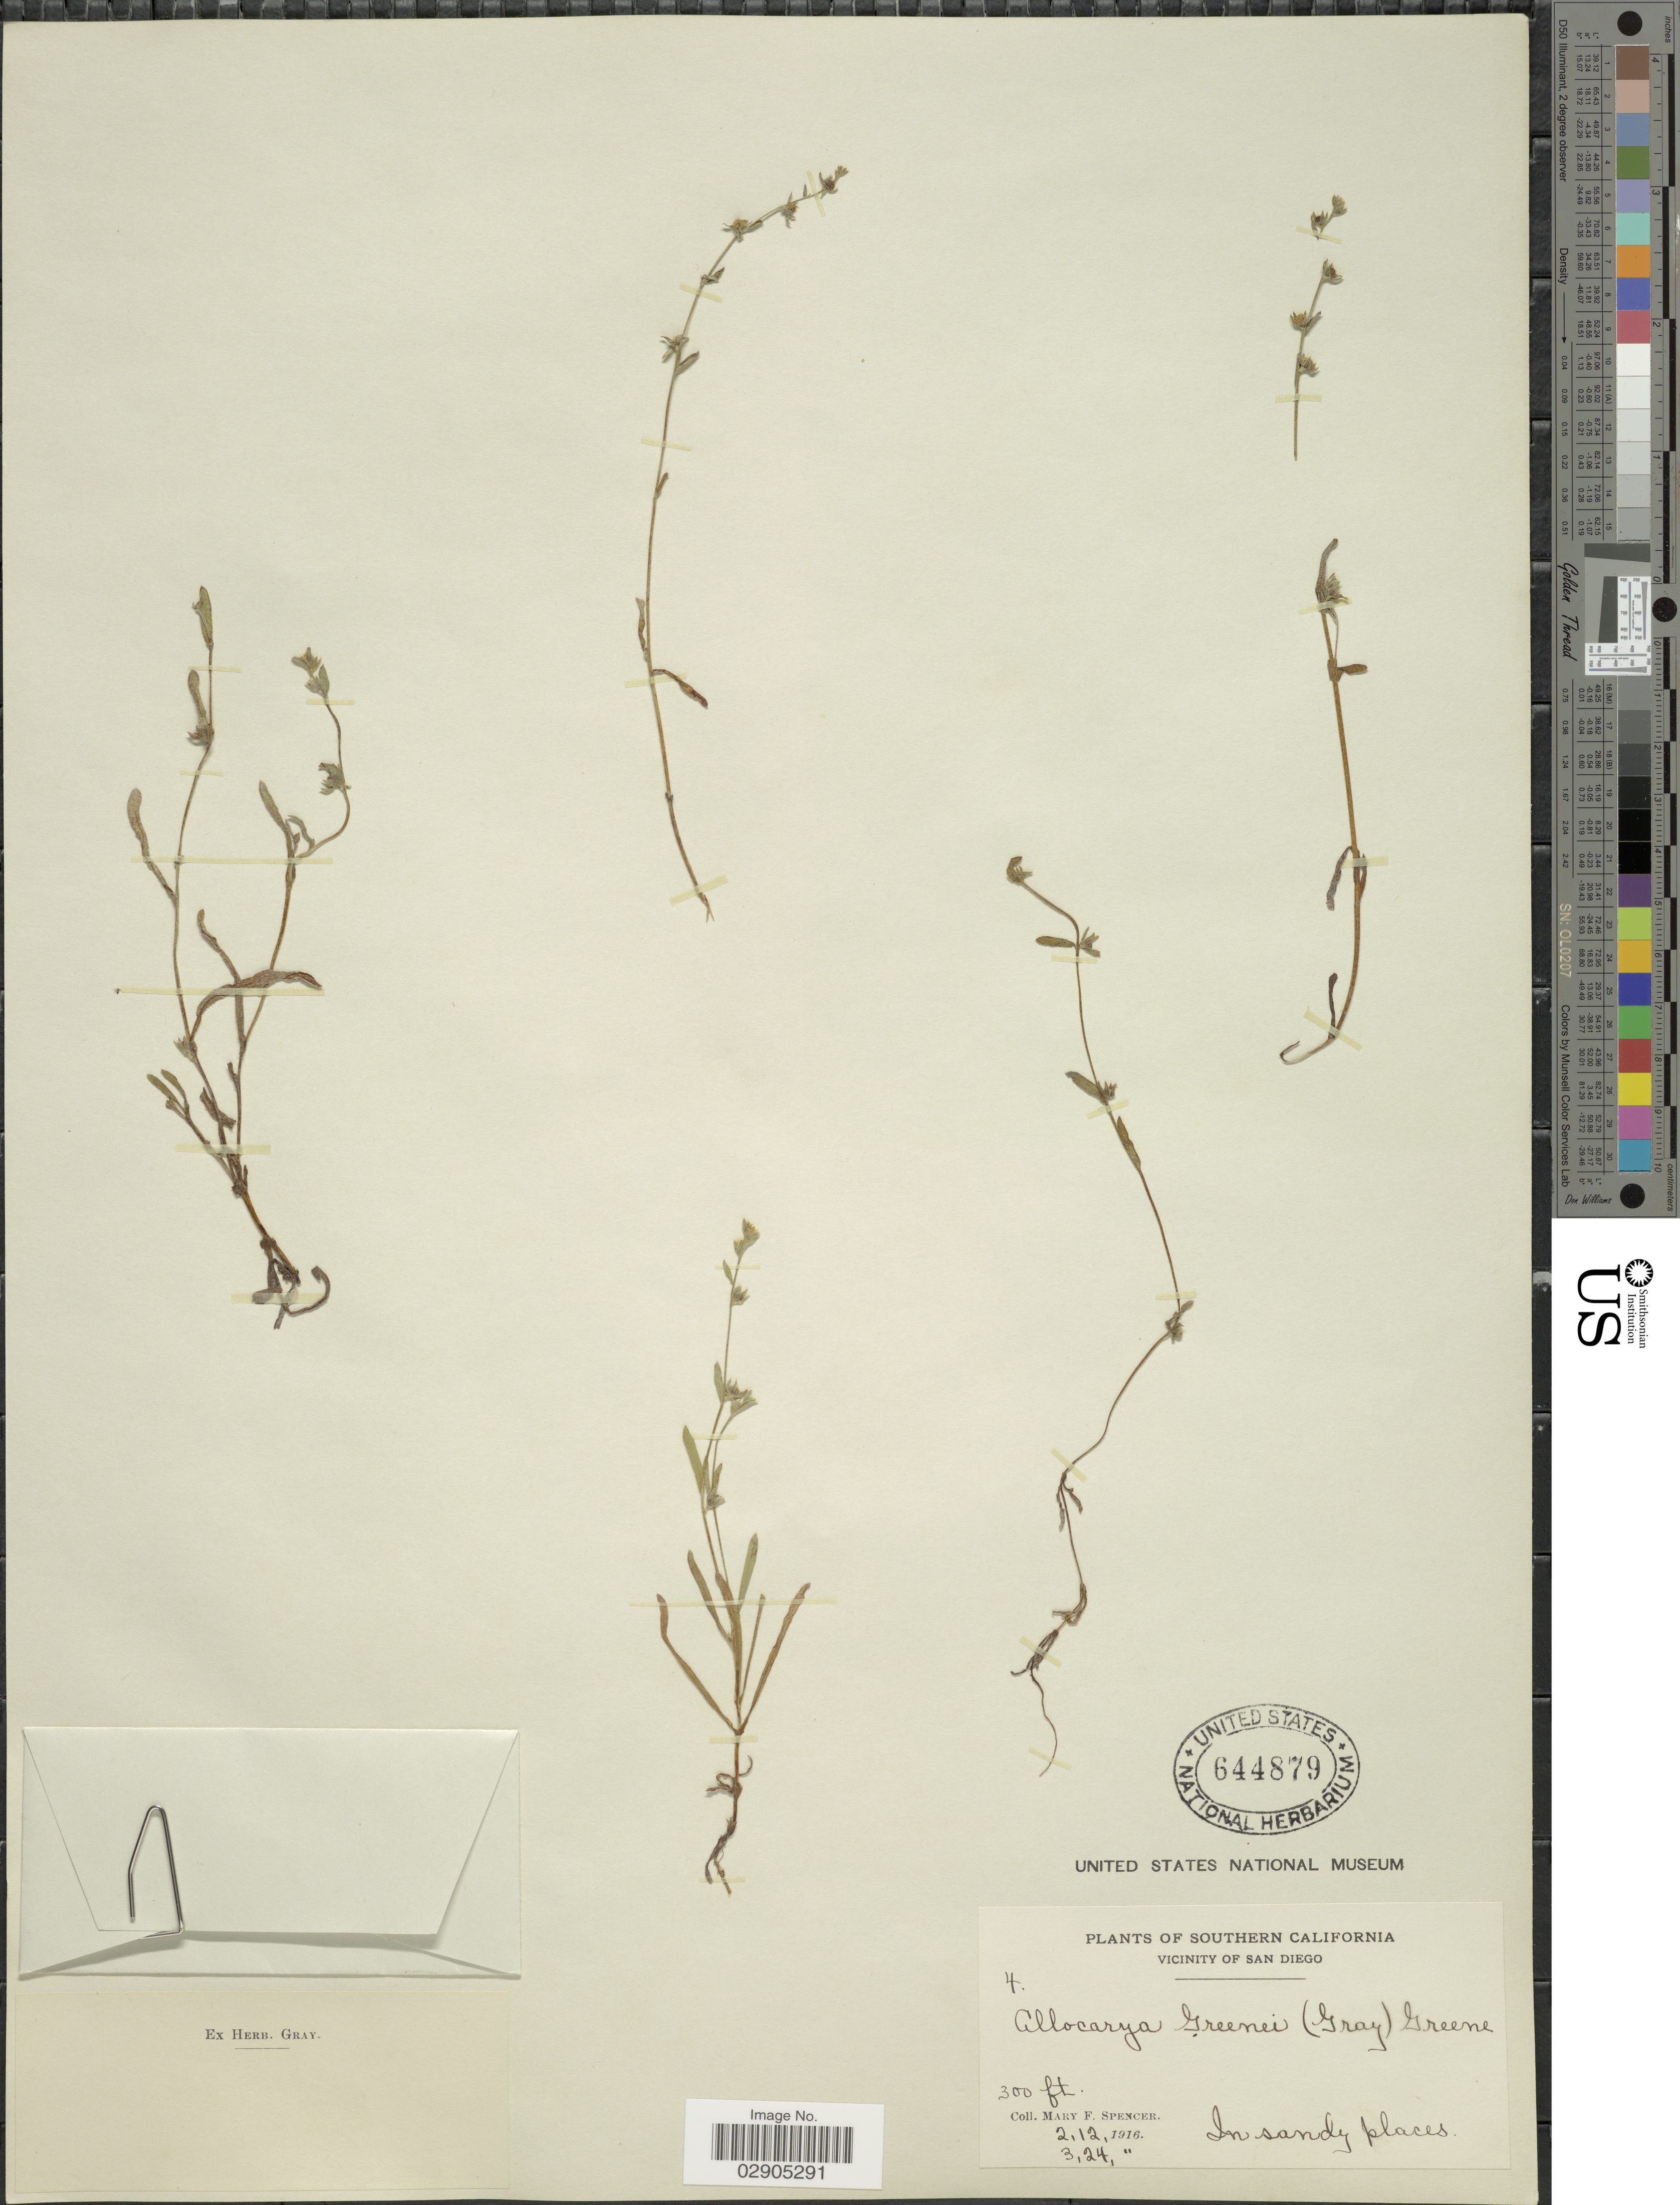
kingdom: Plantae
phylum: Tracheophyta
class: Magnoliopsida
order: Boraginales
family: Boraginaceae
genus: Allocarya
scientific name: Allocarya echinacea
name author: Piper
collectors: M. Spencer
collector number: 4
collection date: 1916-02-12/1916-03-24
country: United States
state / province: California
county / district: San Diego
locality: Southern California. Vicinity of San Diego.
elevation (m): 91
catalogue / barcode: US 644879